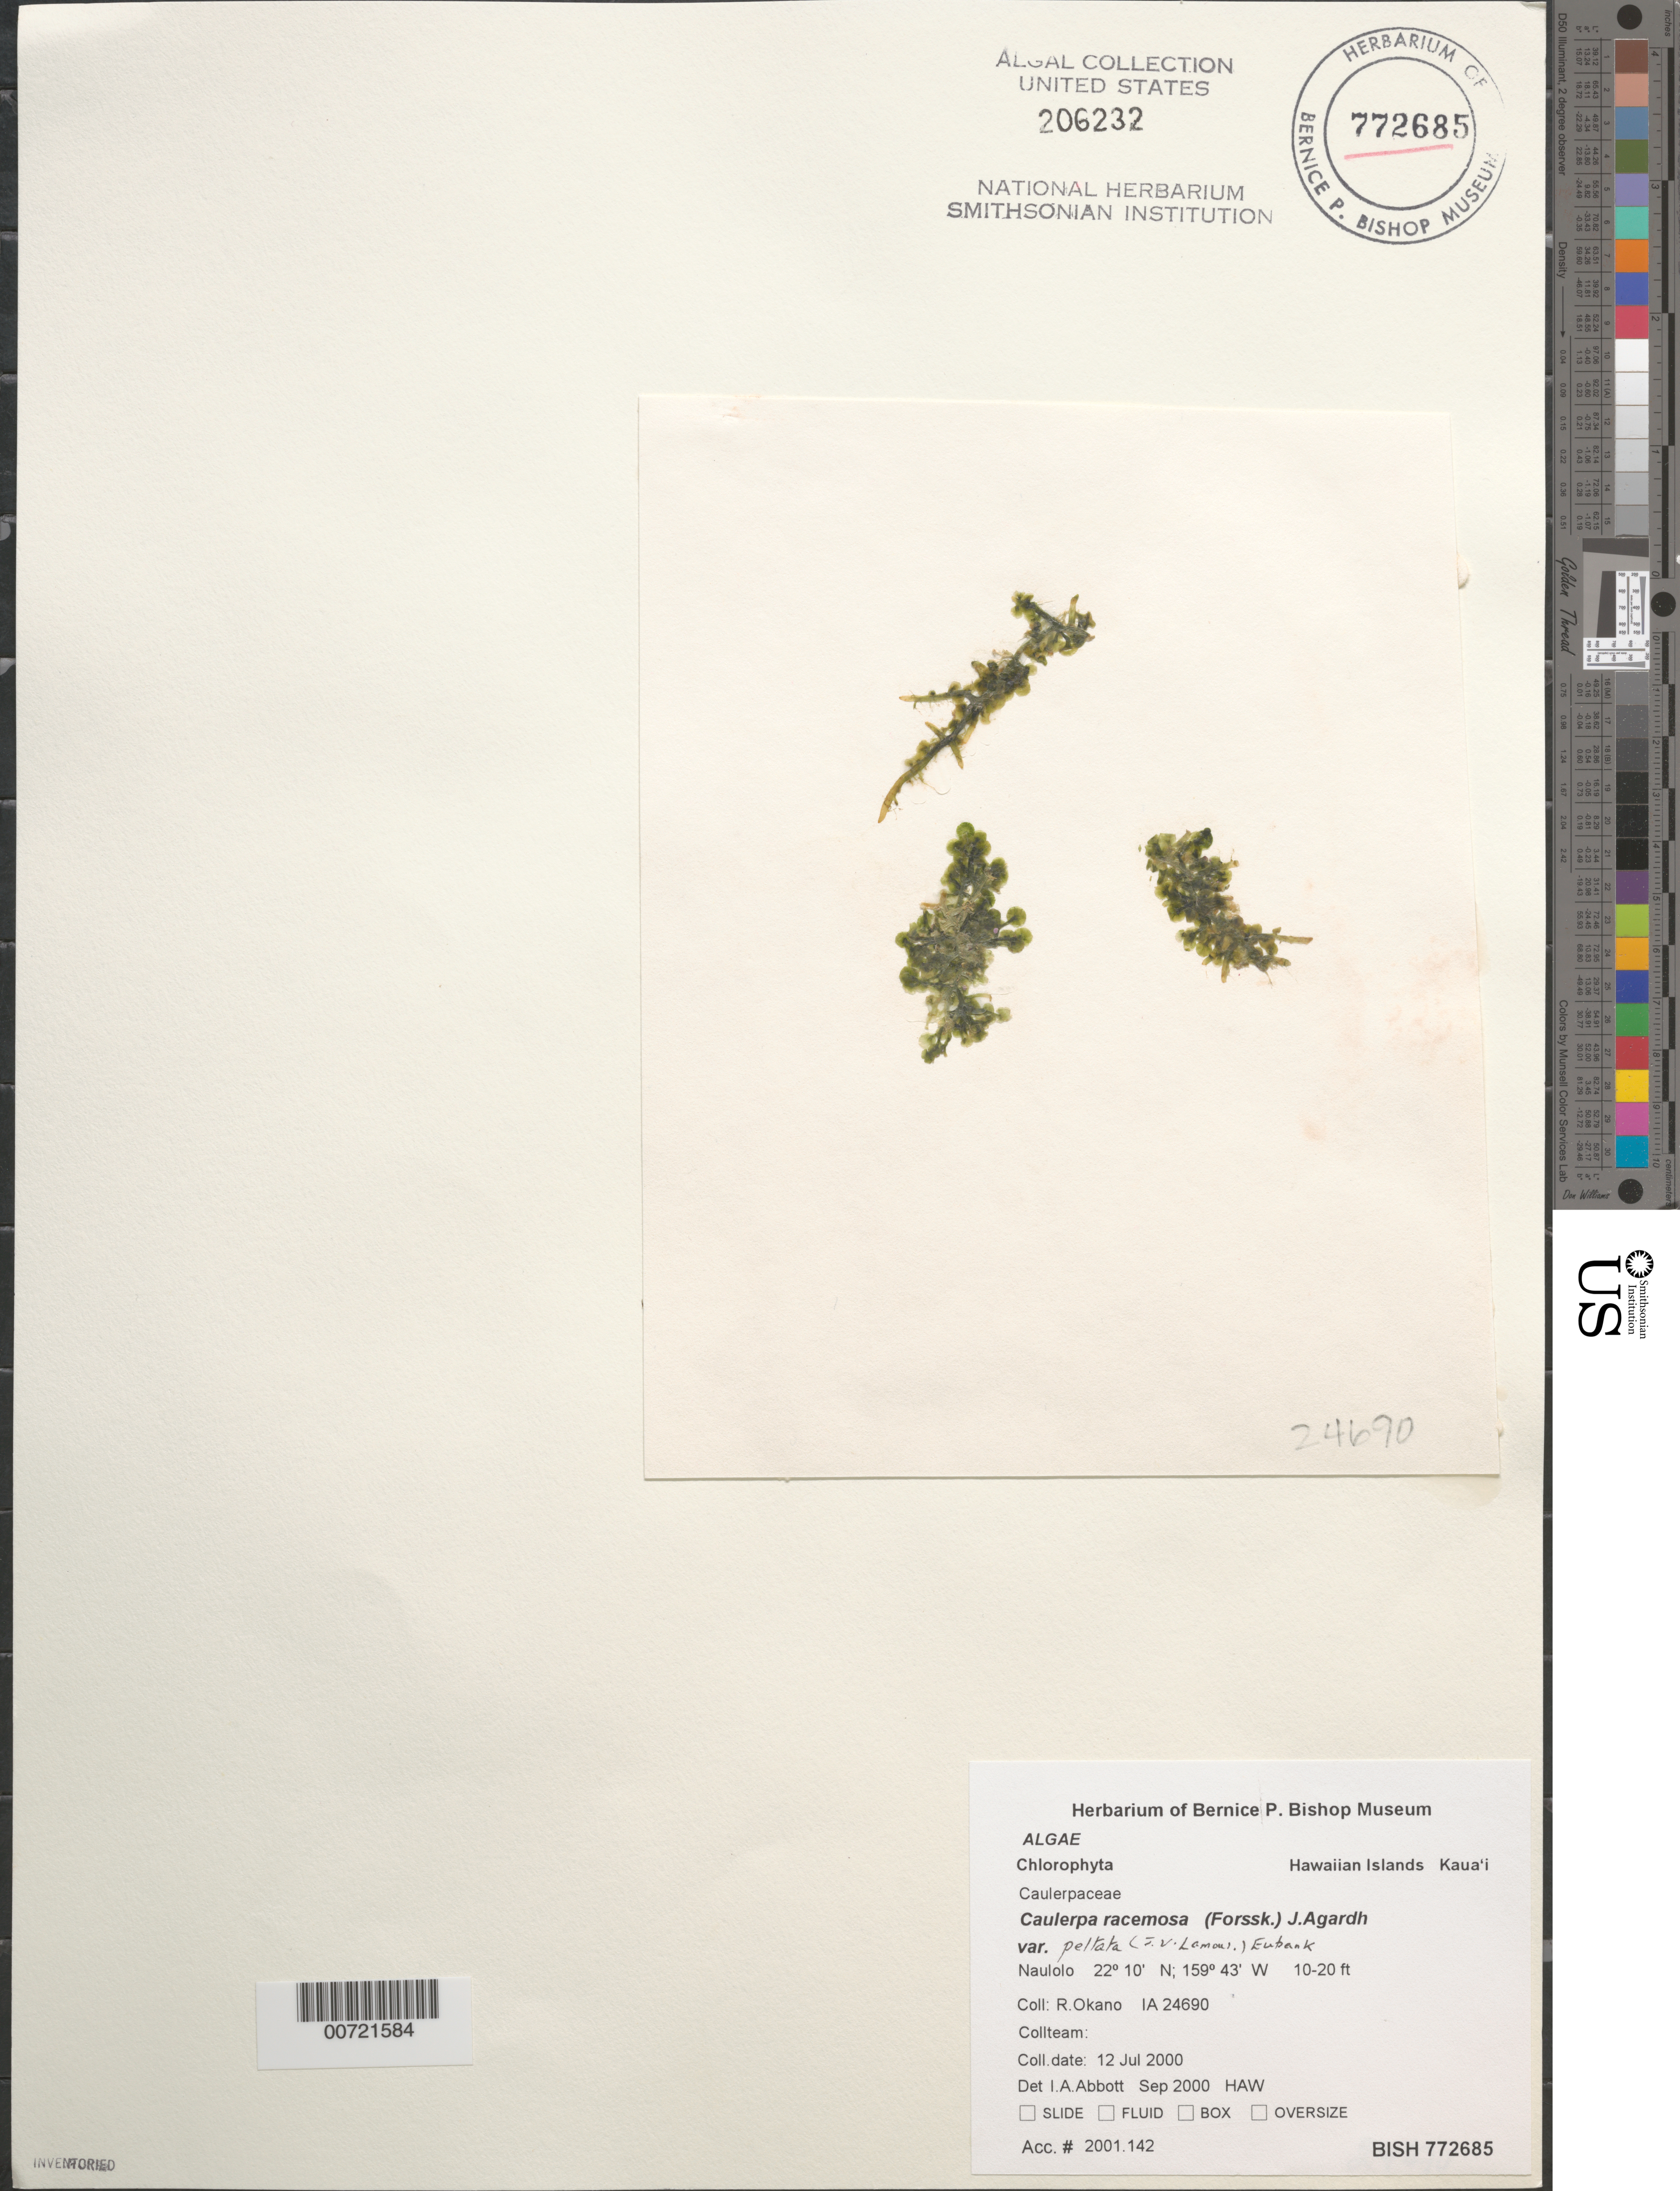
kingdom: Plantae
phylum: Chlorophyta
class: Ulvophyceae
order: Bryopsidales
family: Caulerpaceae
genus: Caulerpa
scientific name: Caulerpa racemosa var. peltata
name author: (J.V.Lamouroux) Eubank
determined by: Abbott, Isabella A.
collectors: R. Okano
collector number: IAA 24690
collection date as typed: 12 Jul 2000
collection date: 2000-07-12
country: United States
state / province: Hawaii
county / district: Kauai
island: Kaua'i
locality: Naulolo Kai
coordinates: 22 10' N, 159 43' W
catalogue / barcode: US 206232